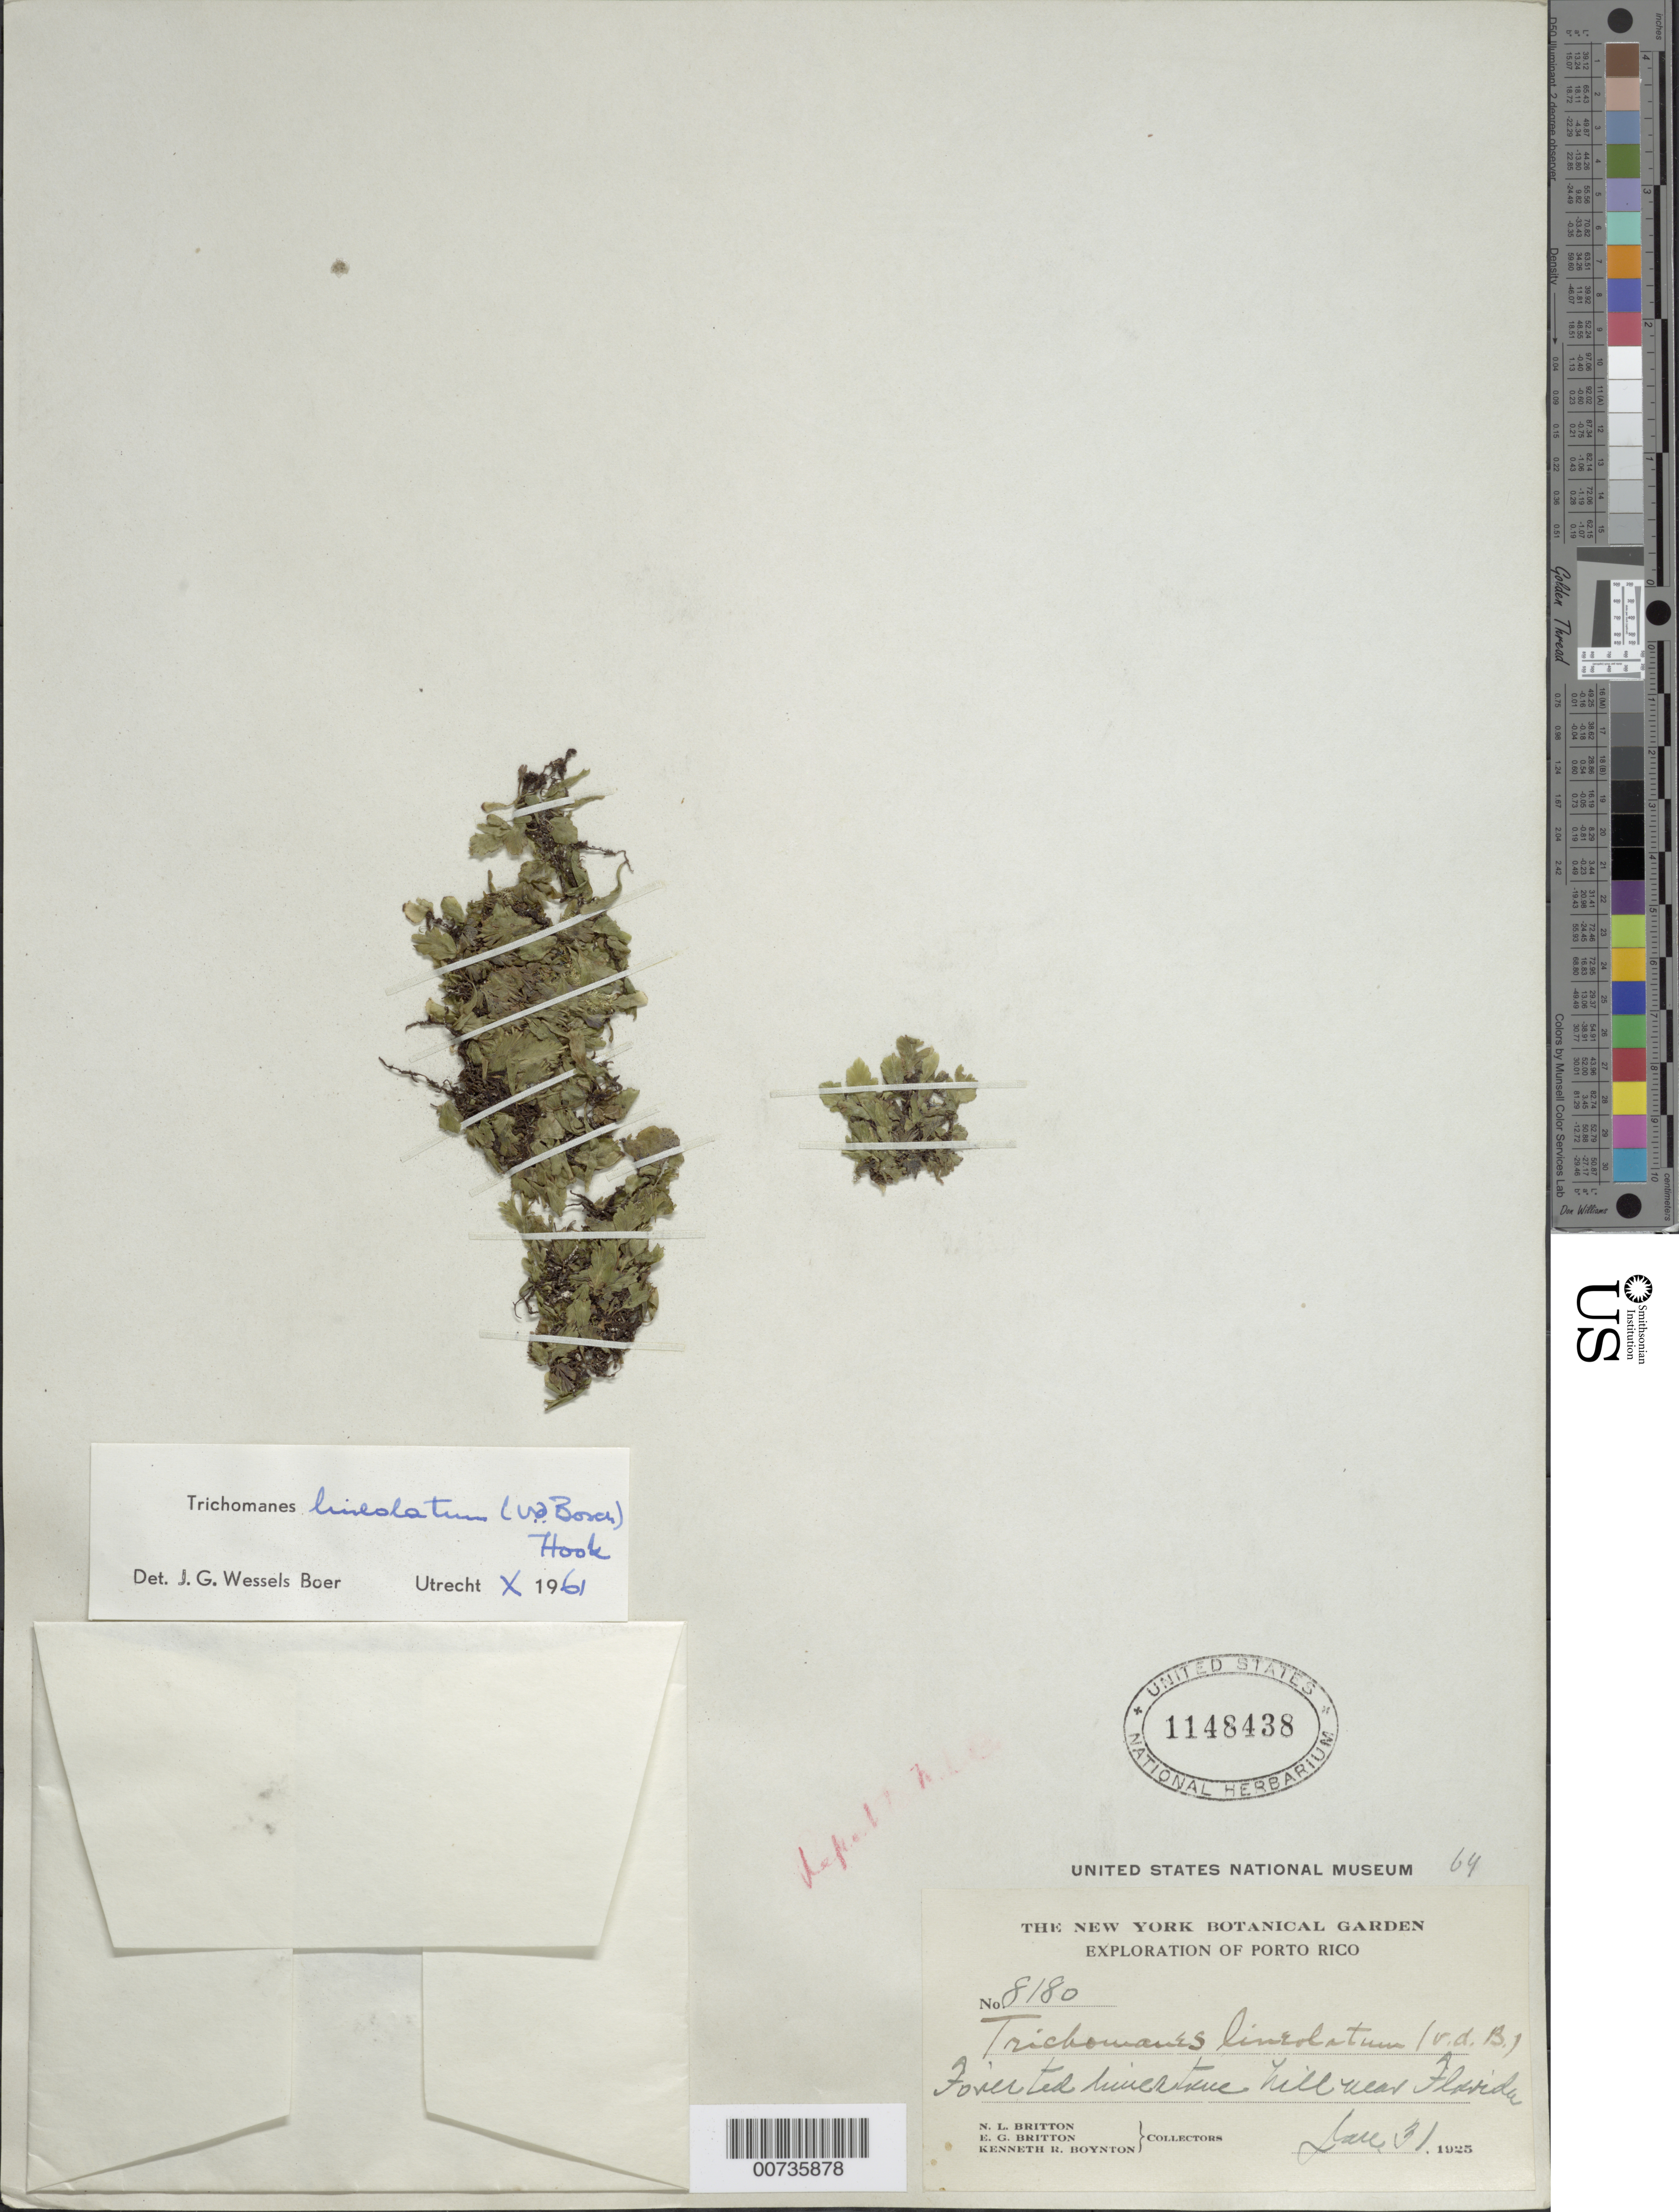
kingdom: Plantae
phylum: Tracheophyta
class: Polypodiopsida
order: Hymenophyllales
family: Hymenophyllaceae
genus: Didymoglossum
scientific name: Didymoglossum lineolatum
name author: Bosch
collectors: N. Britton, E. G. Britton & K. Boynton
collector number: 8180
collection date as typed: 31 Jan 1925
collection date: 1925-01-31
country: Puerto Rico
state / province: Florida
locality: Florida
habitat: Forested limestone hill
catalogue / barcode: US 1148438